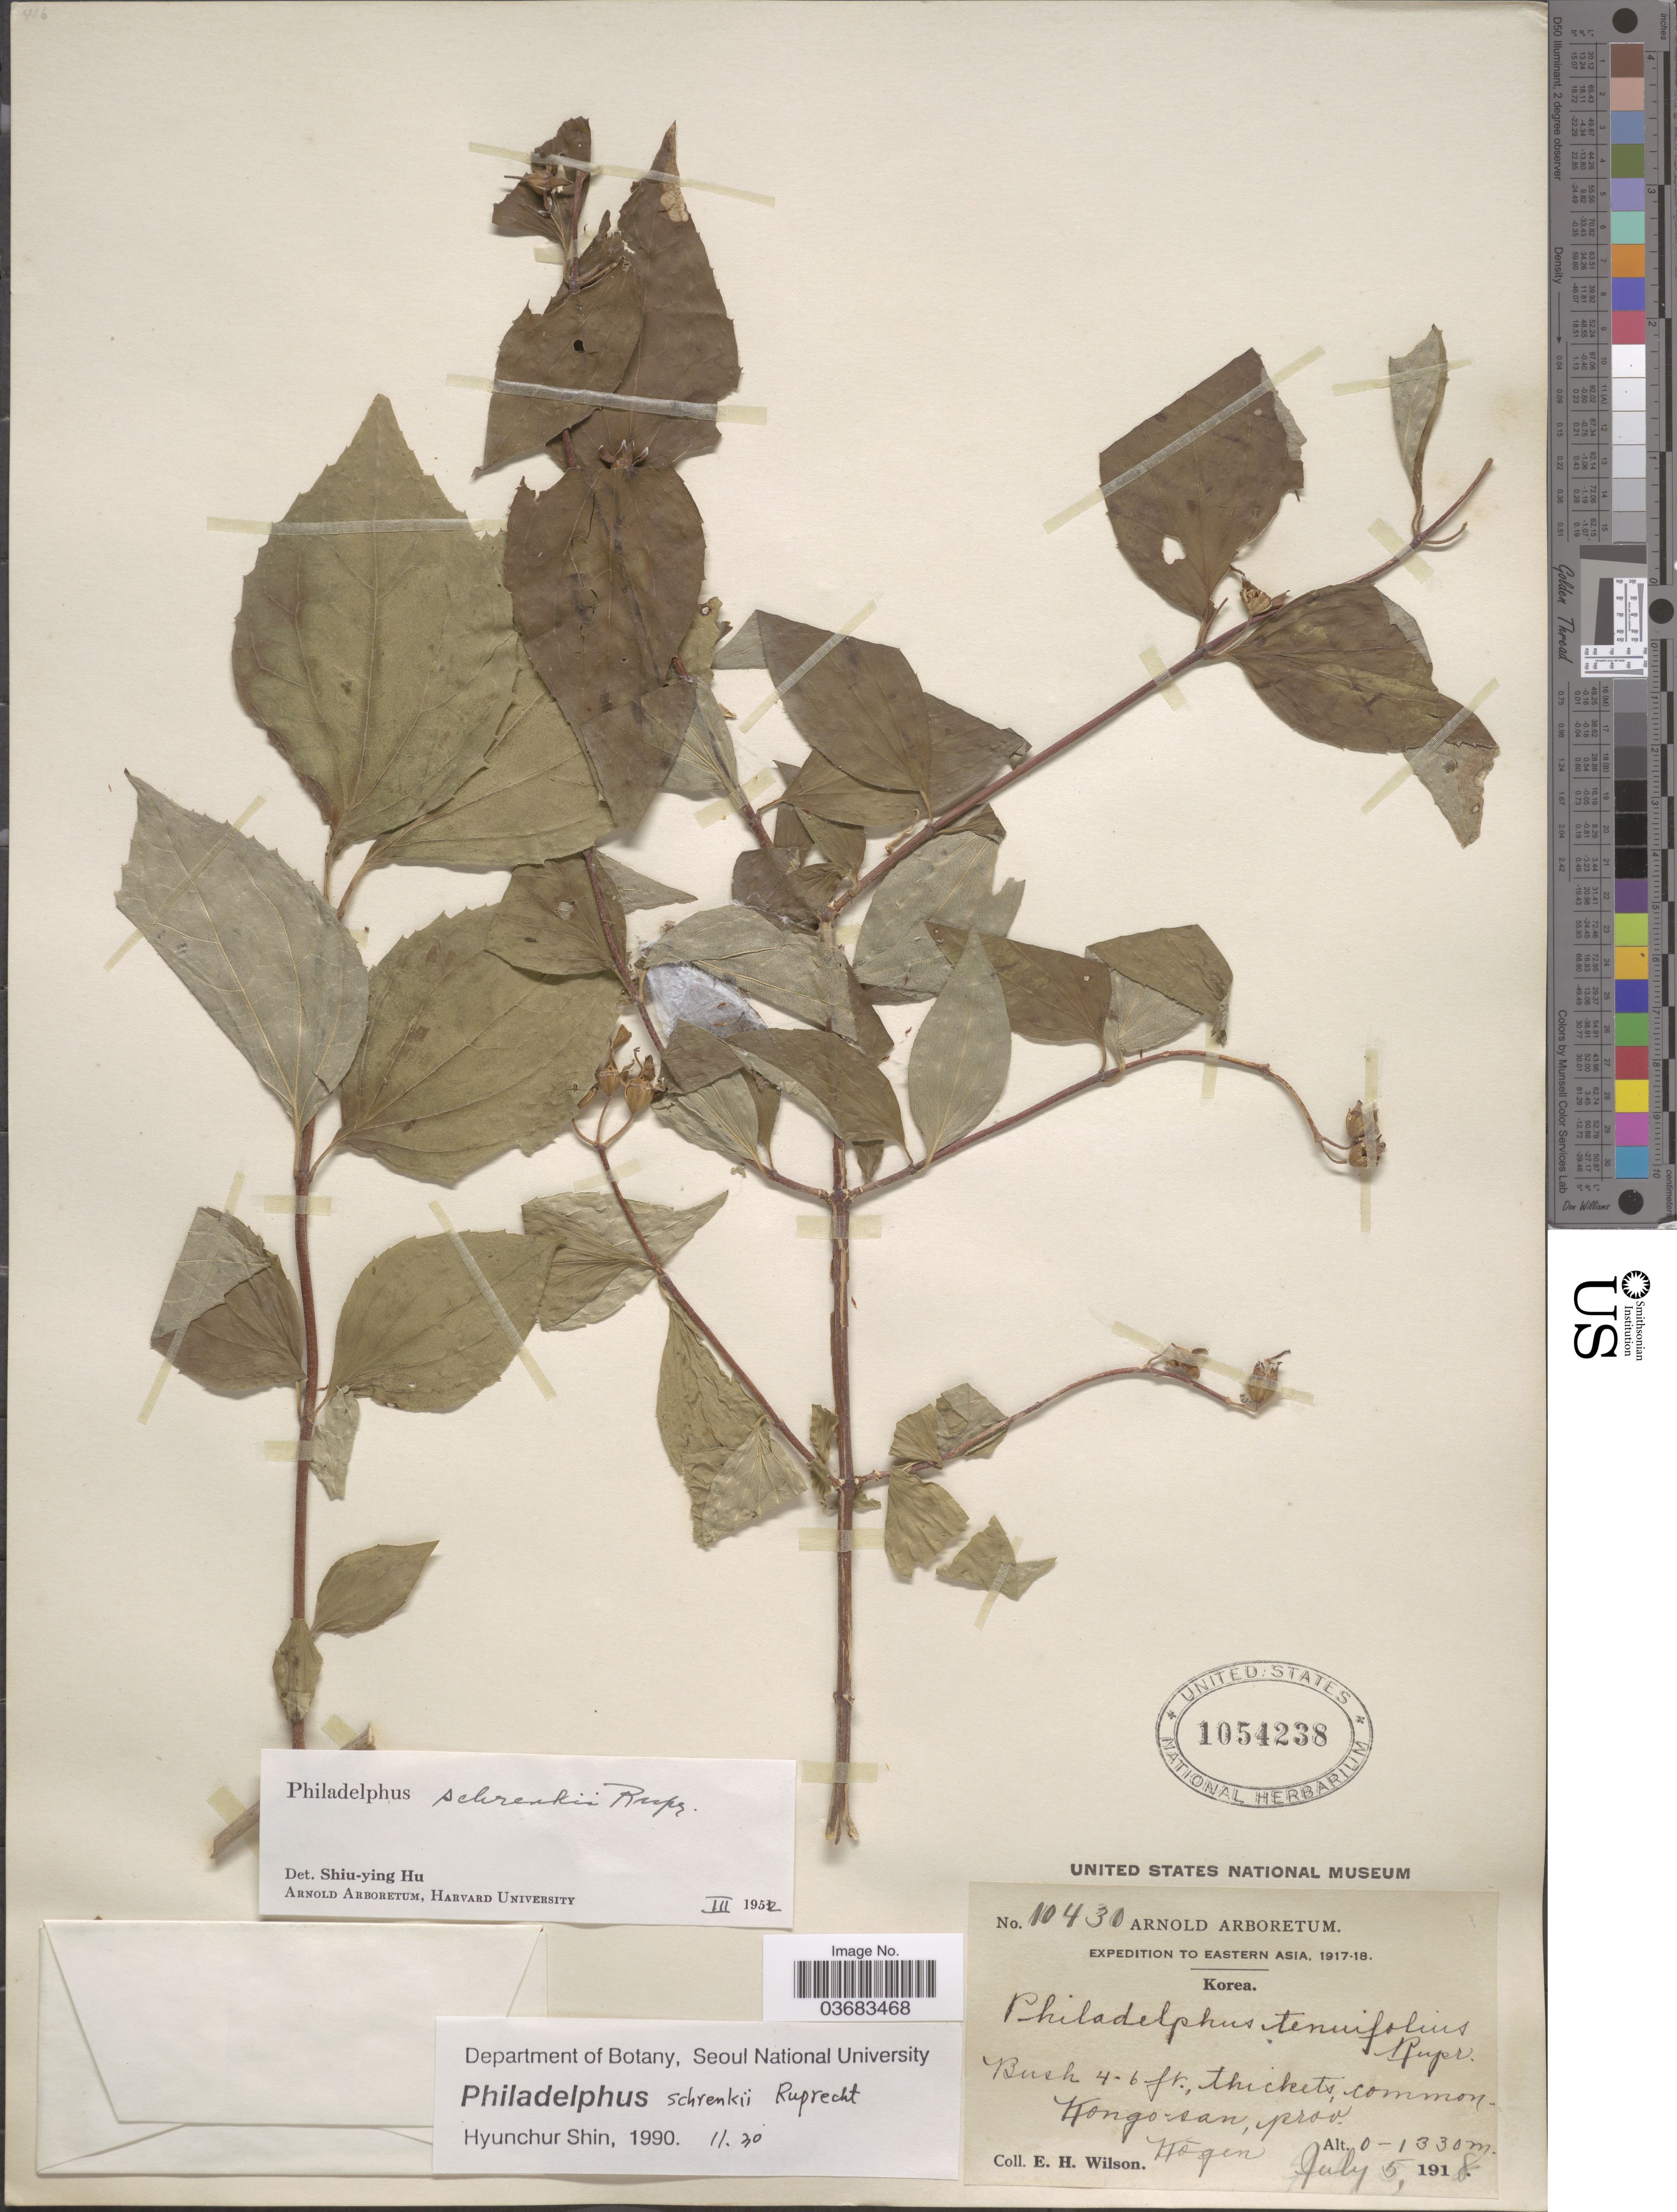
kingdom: Plantae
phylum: Tracheophyta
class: Magnoliopsida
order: Cornales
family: Hydrangeaceae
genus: Philadelphus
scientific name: Philadelphus schrenkii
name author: Rupr.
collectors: E. Wilson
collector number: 10430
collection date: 1918-07-05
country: North Korea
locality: Expedition to Eastern Asia, 1917-18. Kongo-san, prov. Kōgen.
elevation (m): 0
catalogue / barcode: US 1054238